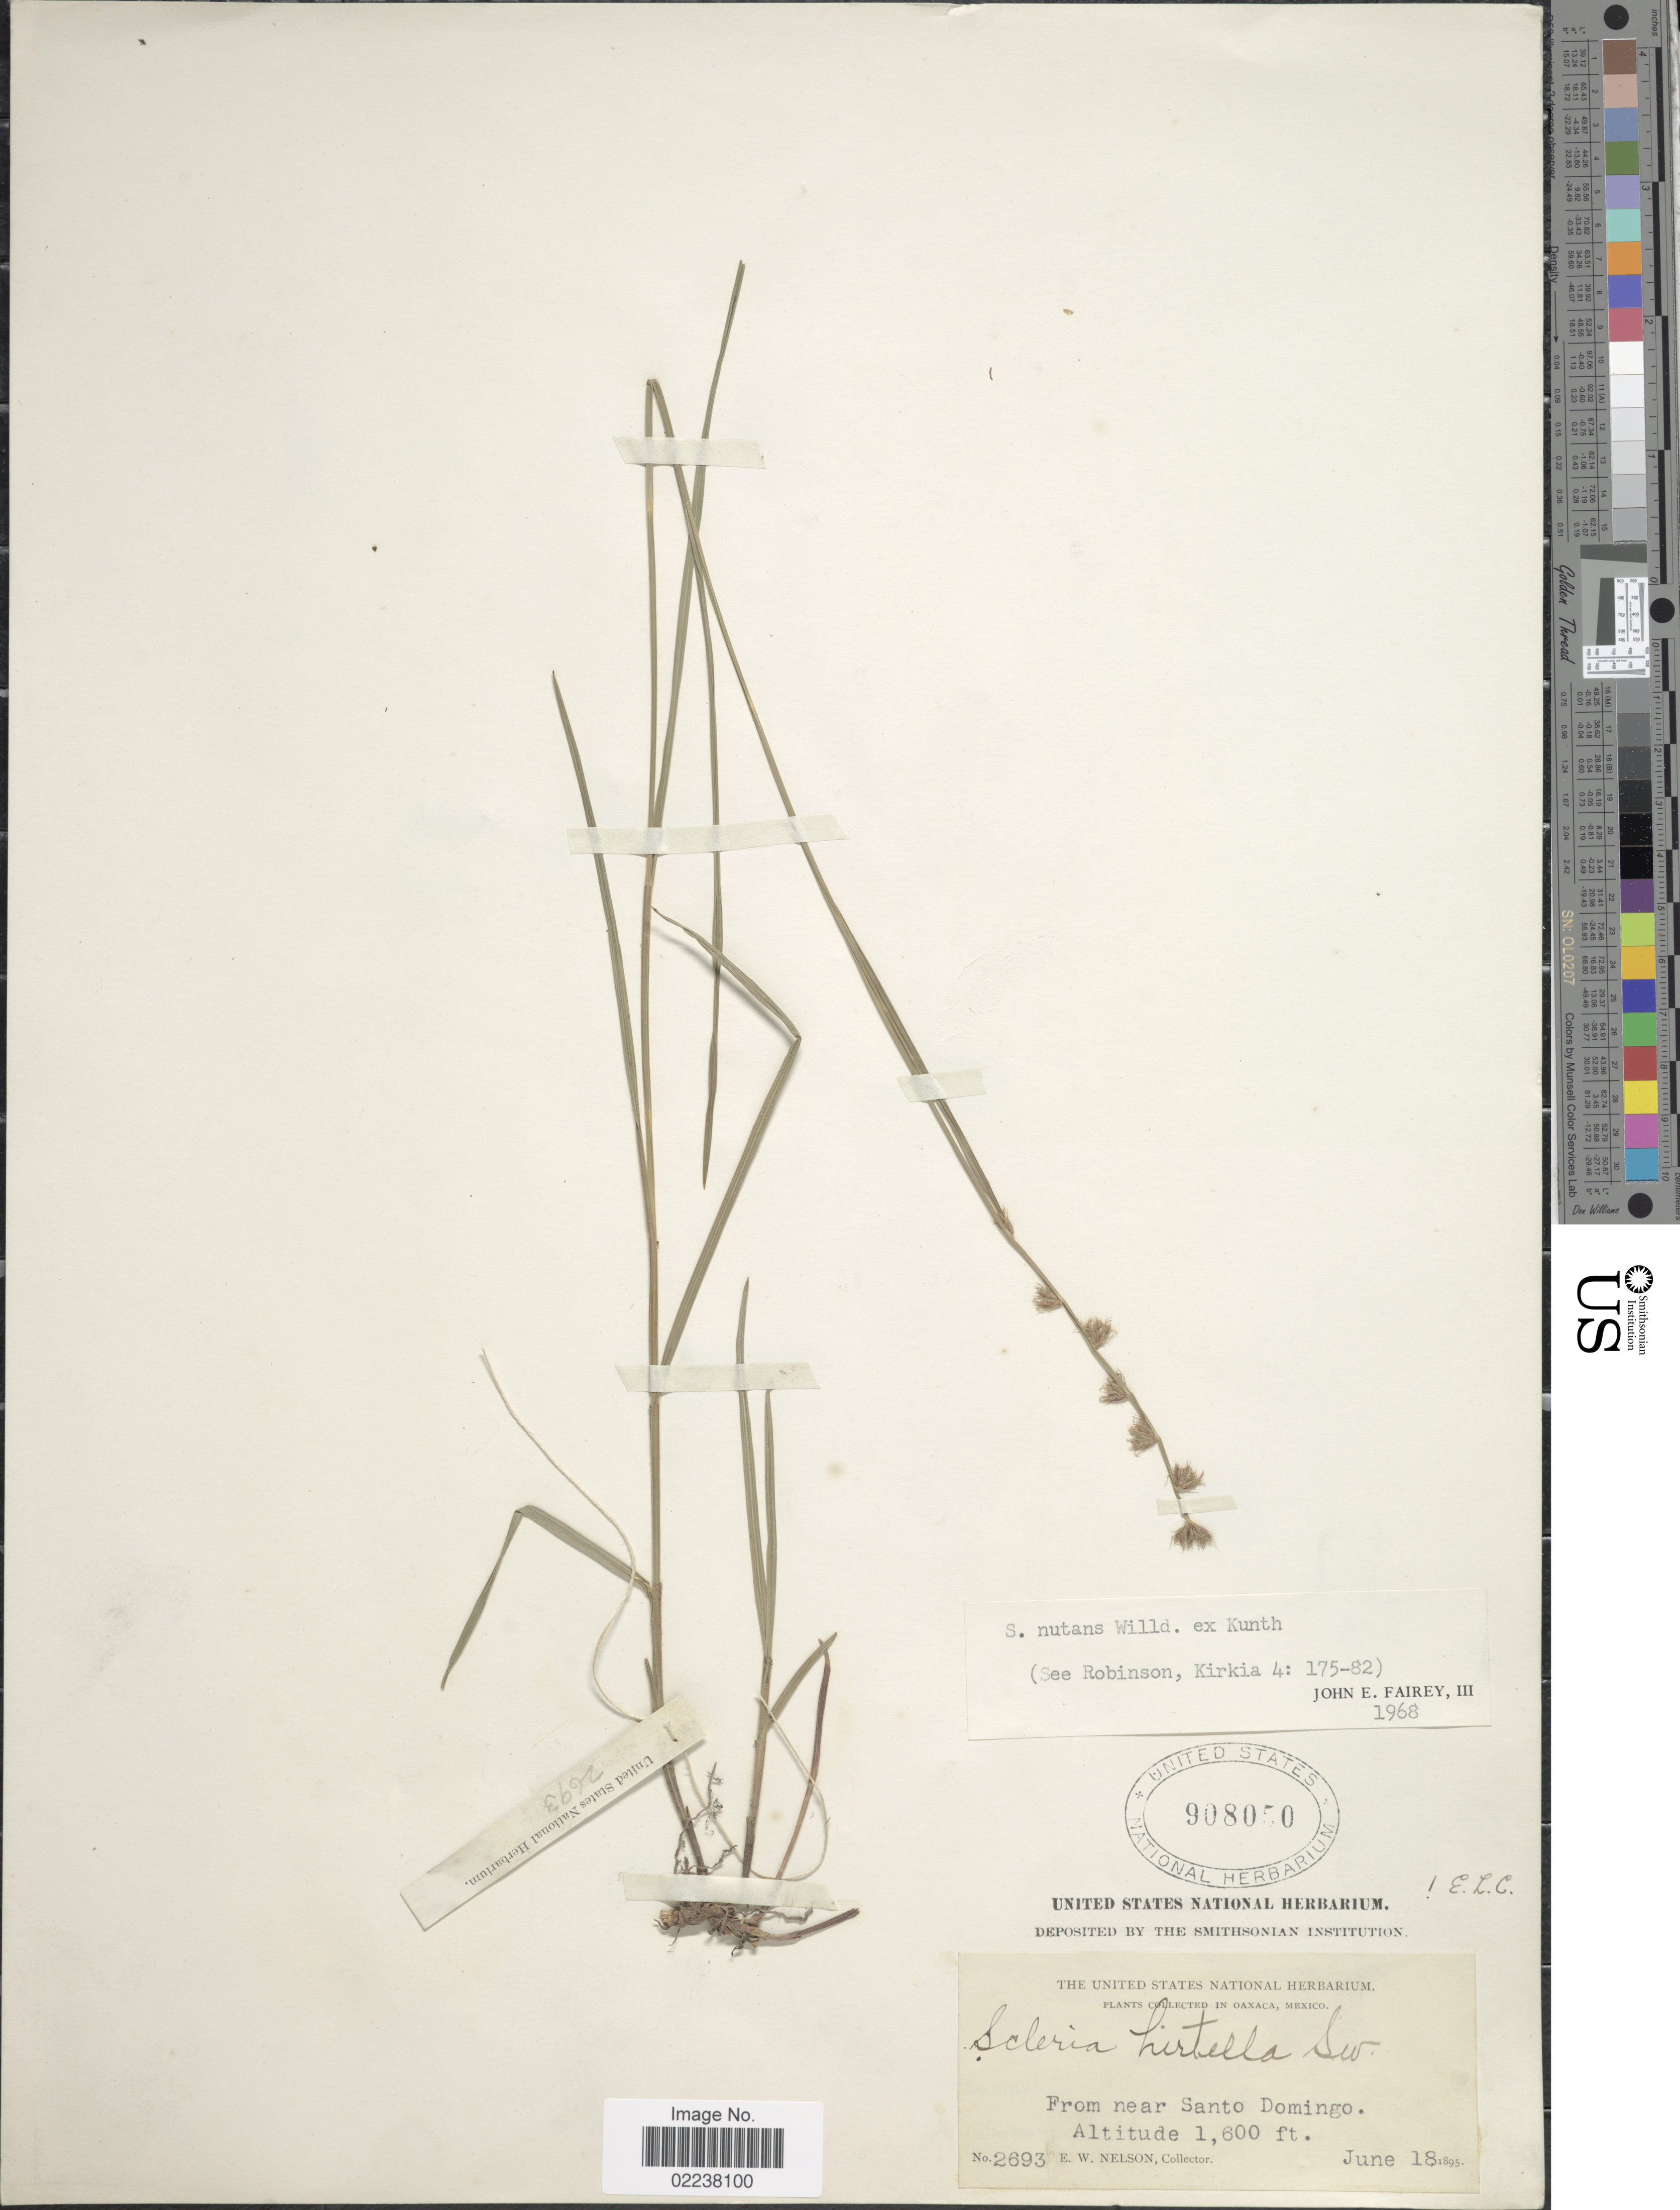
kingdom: Plantae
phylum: Tracheophyta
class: Liliopsida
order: Poales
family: Cyperaceae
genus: Scleria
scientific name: Scleria distans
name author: Poir.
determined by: Strong, Mark T., (BOT), Smithsonian Institution - National Museum of Natural History (UNITED STATES)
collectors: E. W. Nelson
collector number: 2693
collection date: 1895-06-18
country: Mexico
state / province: Oaxaca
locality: From near Santo Domingo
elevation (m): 488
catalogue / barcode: US 908050